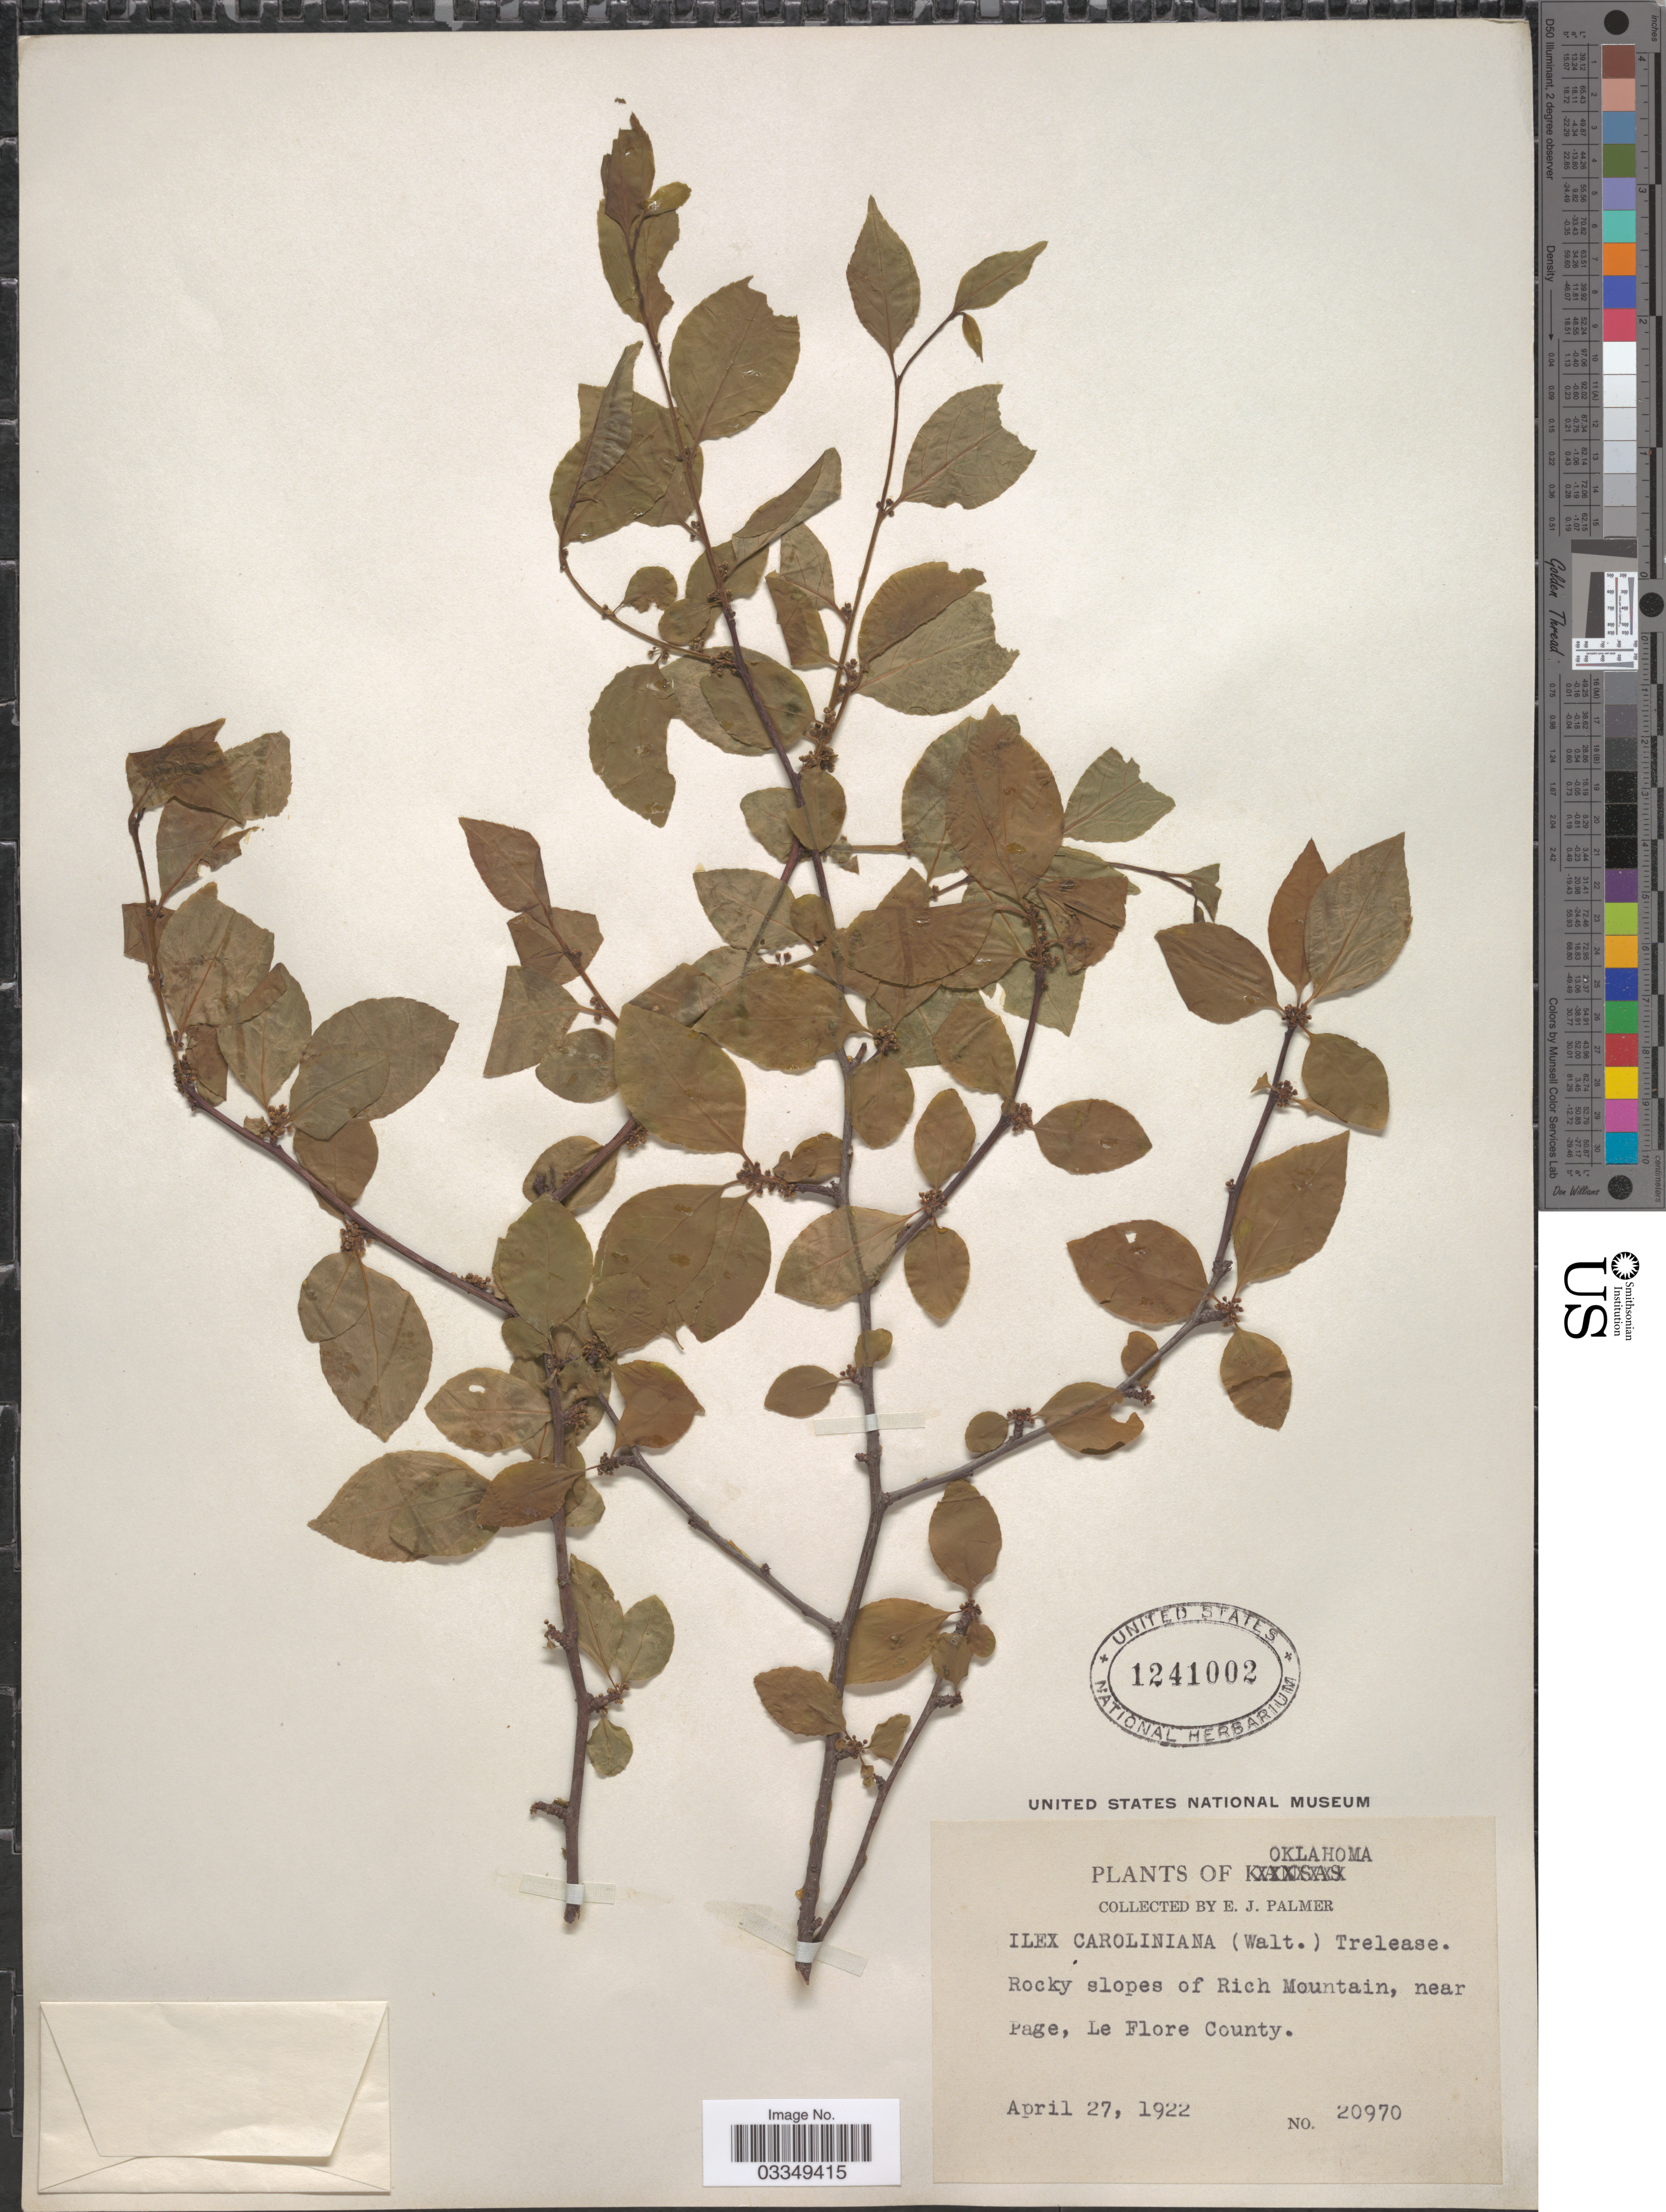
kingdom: Plantae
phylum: Tracheophyta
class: Magnoliopsida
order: Aquifoliales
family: Aquifoliaceae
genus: Ilex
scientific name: Ilex caroliniana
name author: Trel.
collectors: E. J. Palmer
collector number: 20970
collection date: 1922-04-27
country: United States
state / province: Oklahoma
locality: Rocky slopes of Rich Mountain, north side, near Page, Le Flore County.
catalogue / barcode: US 1241002